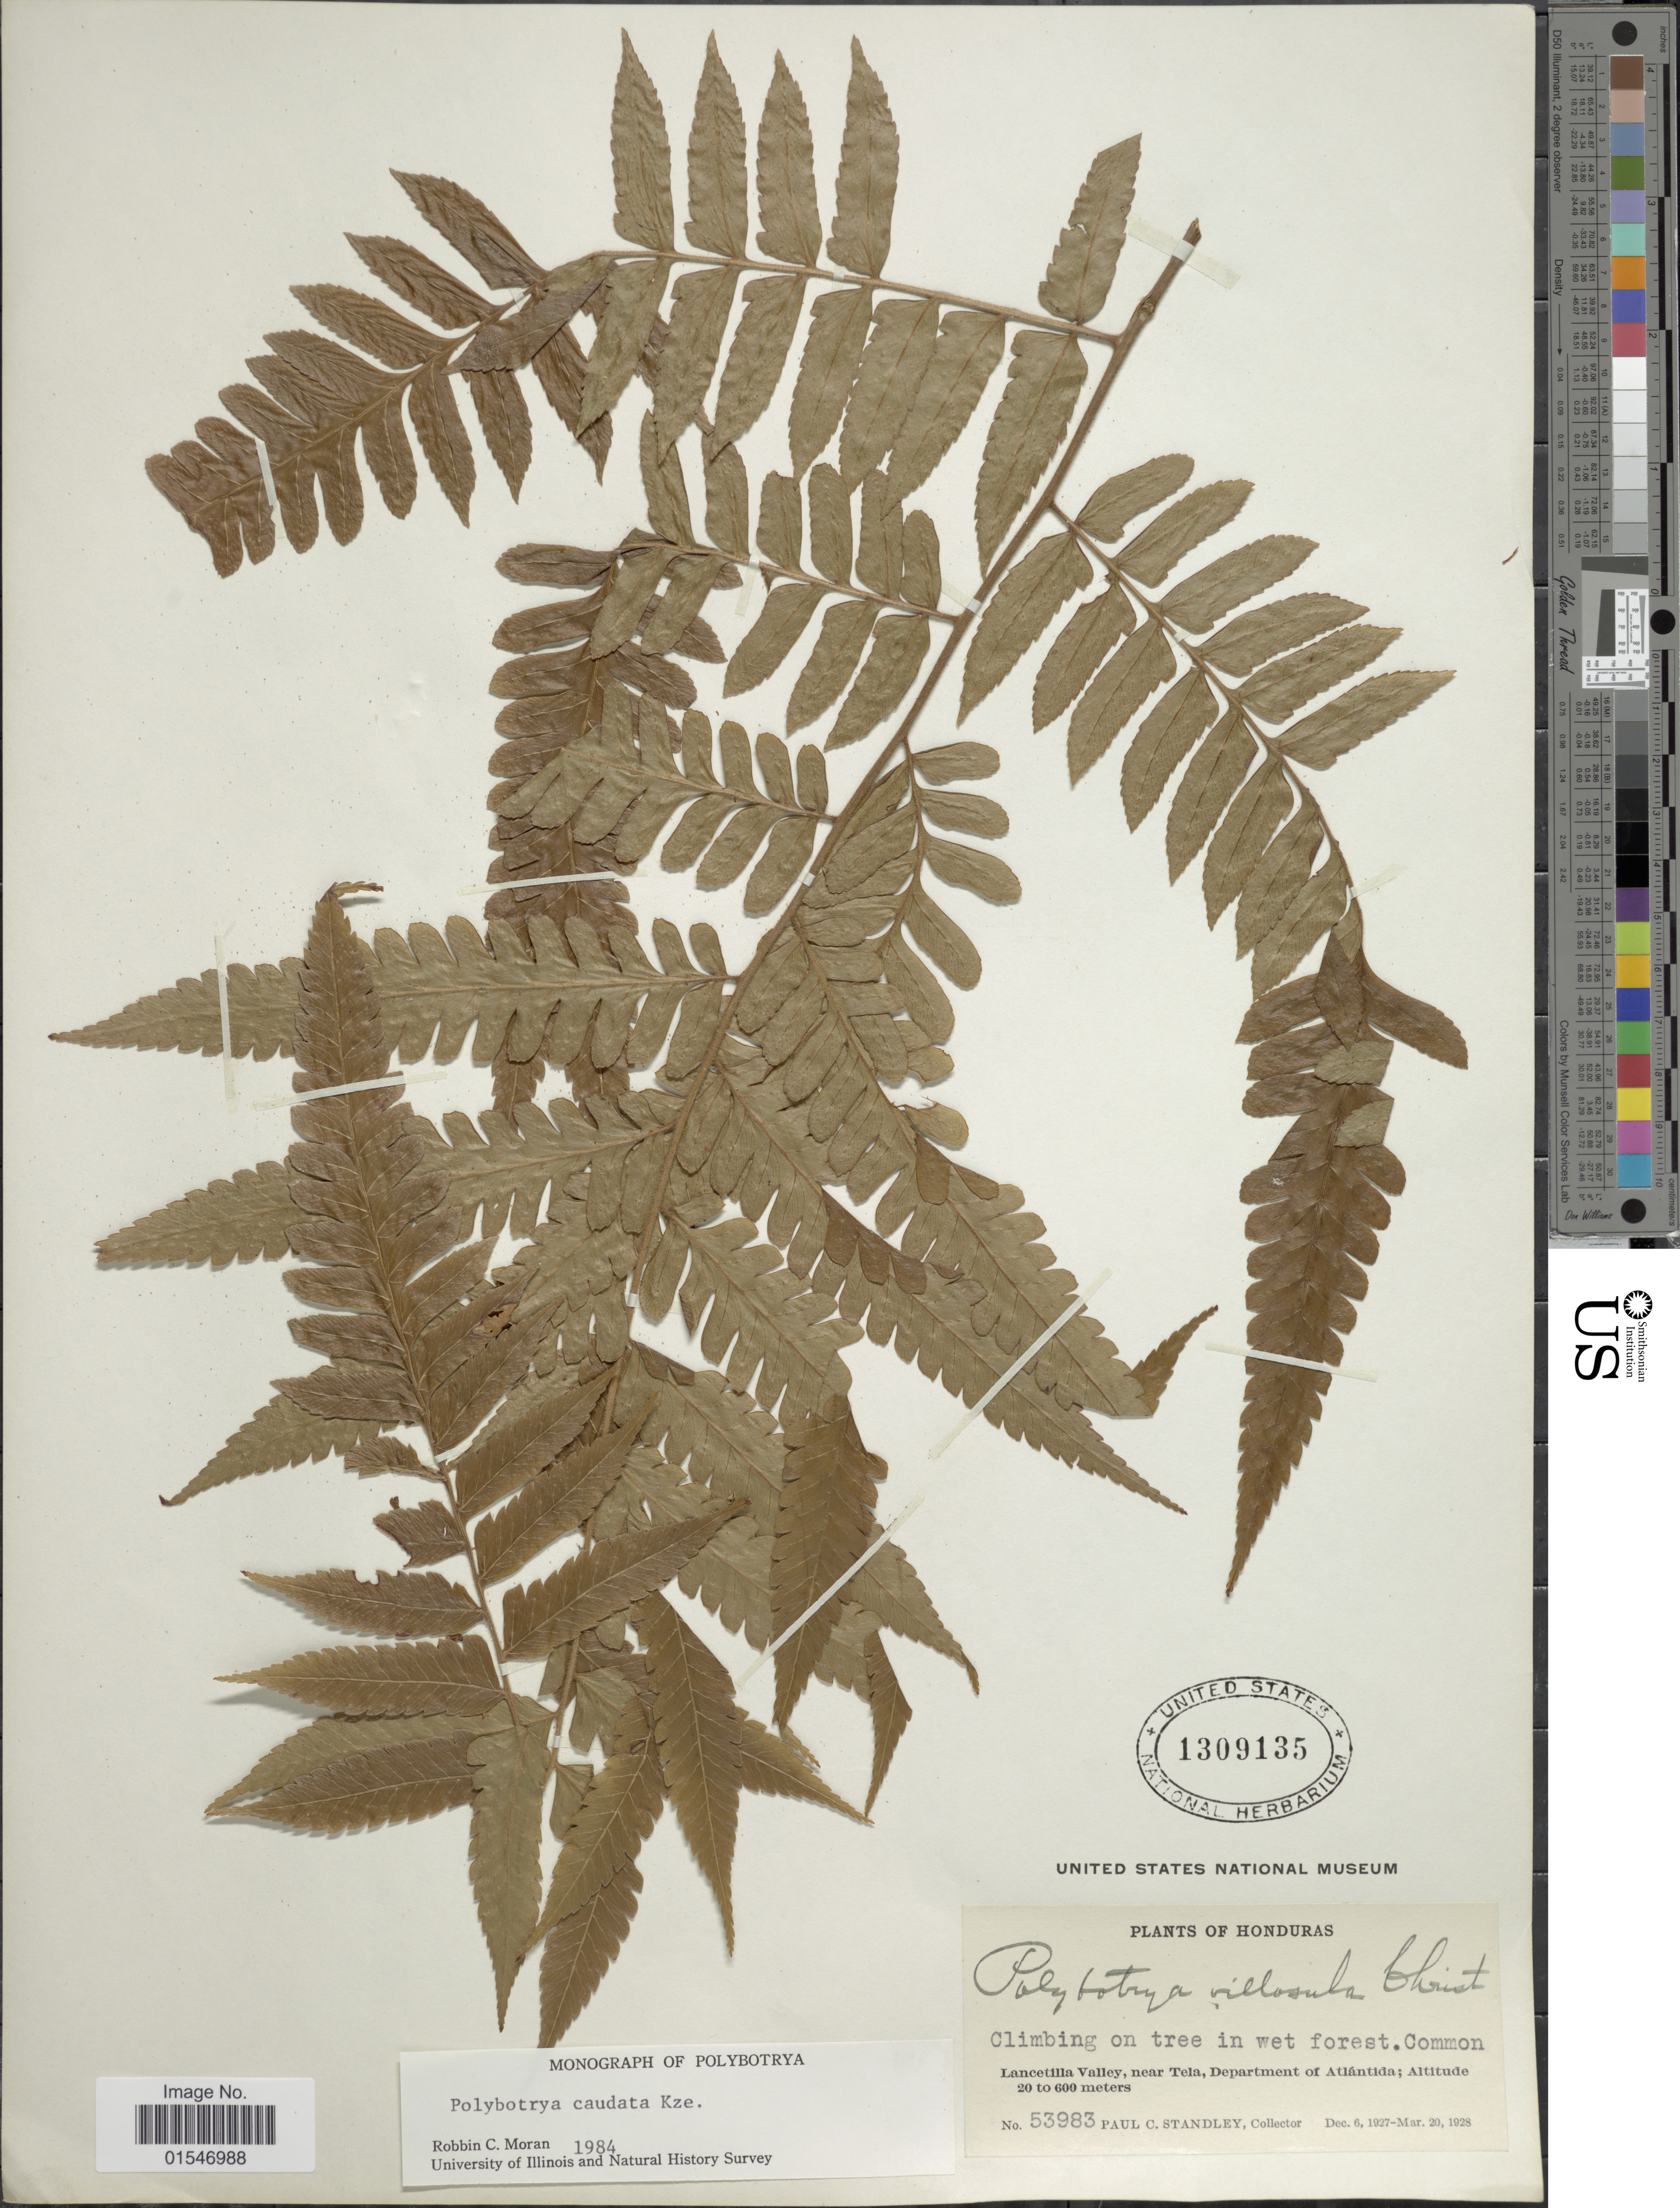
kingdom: Plantae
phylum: Tracheophyta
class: Polypodiopsida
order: Polypodiales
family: Dryopteridaceae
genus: Polybotrya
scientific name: Polybotrya caudata f. villosa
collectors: P. C. Standley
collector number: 53983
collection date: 1927-12-06/1928-03-20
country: Honduras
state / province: Atlántida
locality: Honduras. Lancetilla Valley, near Tela, Department of Atlantida.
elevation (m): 20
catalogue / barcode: US 1309135